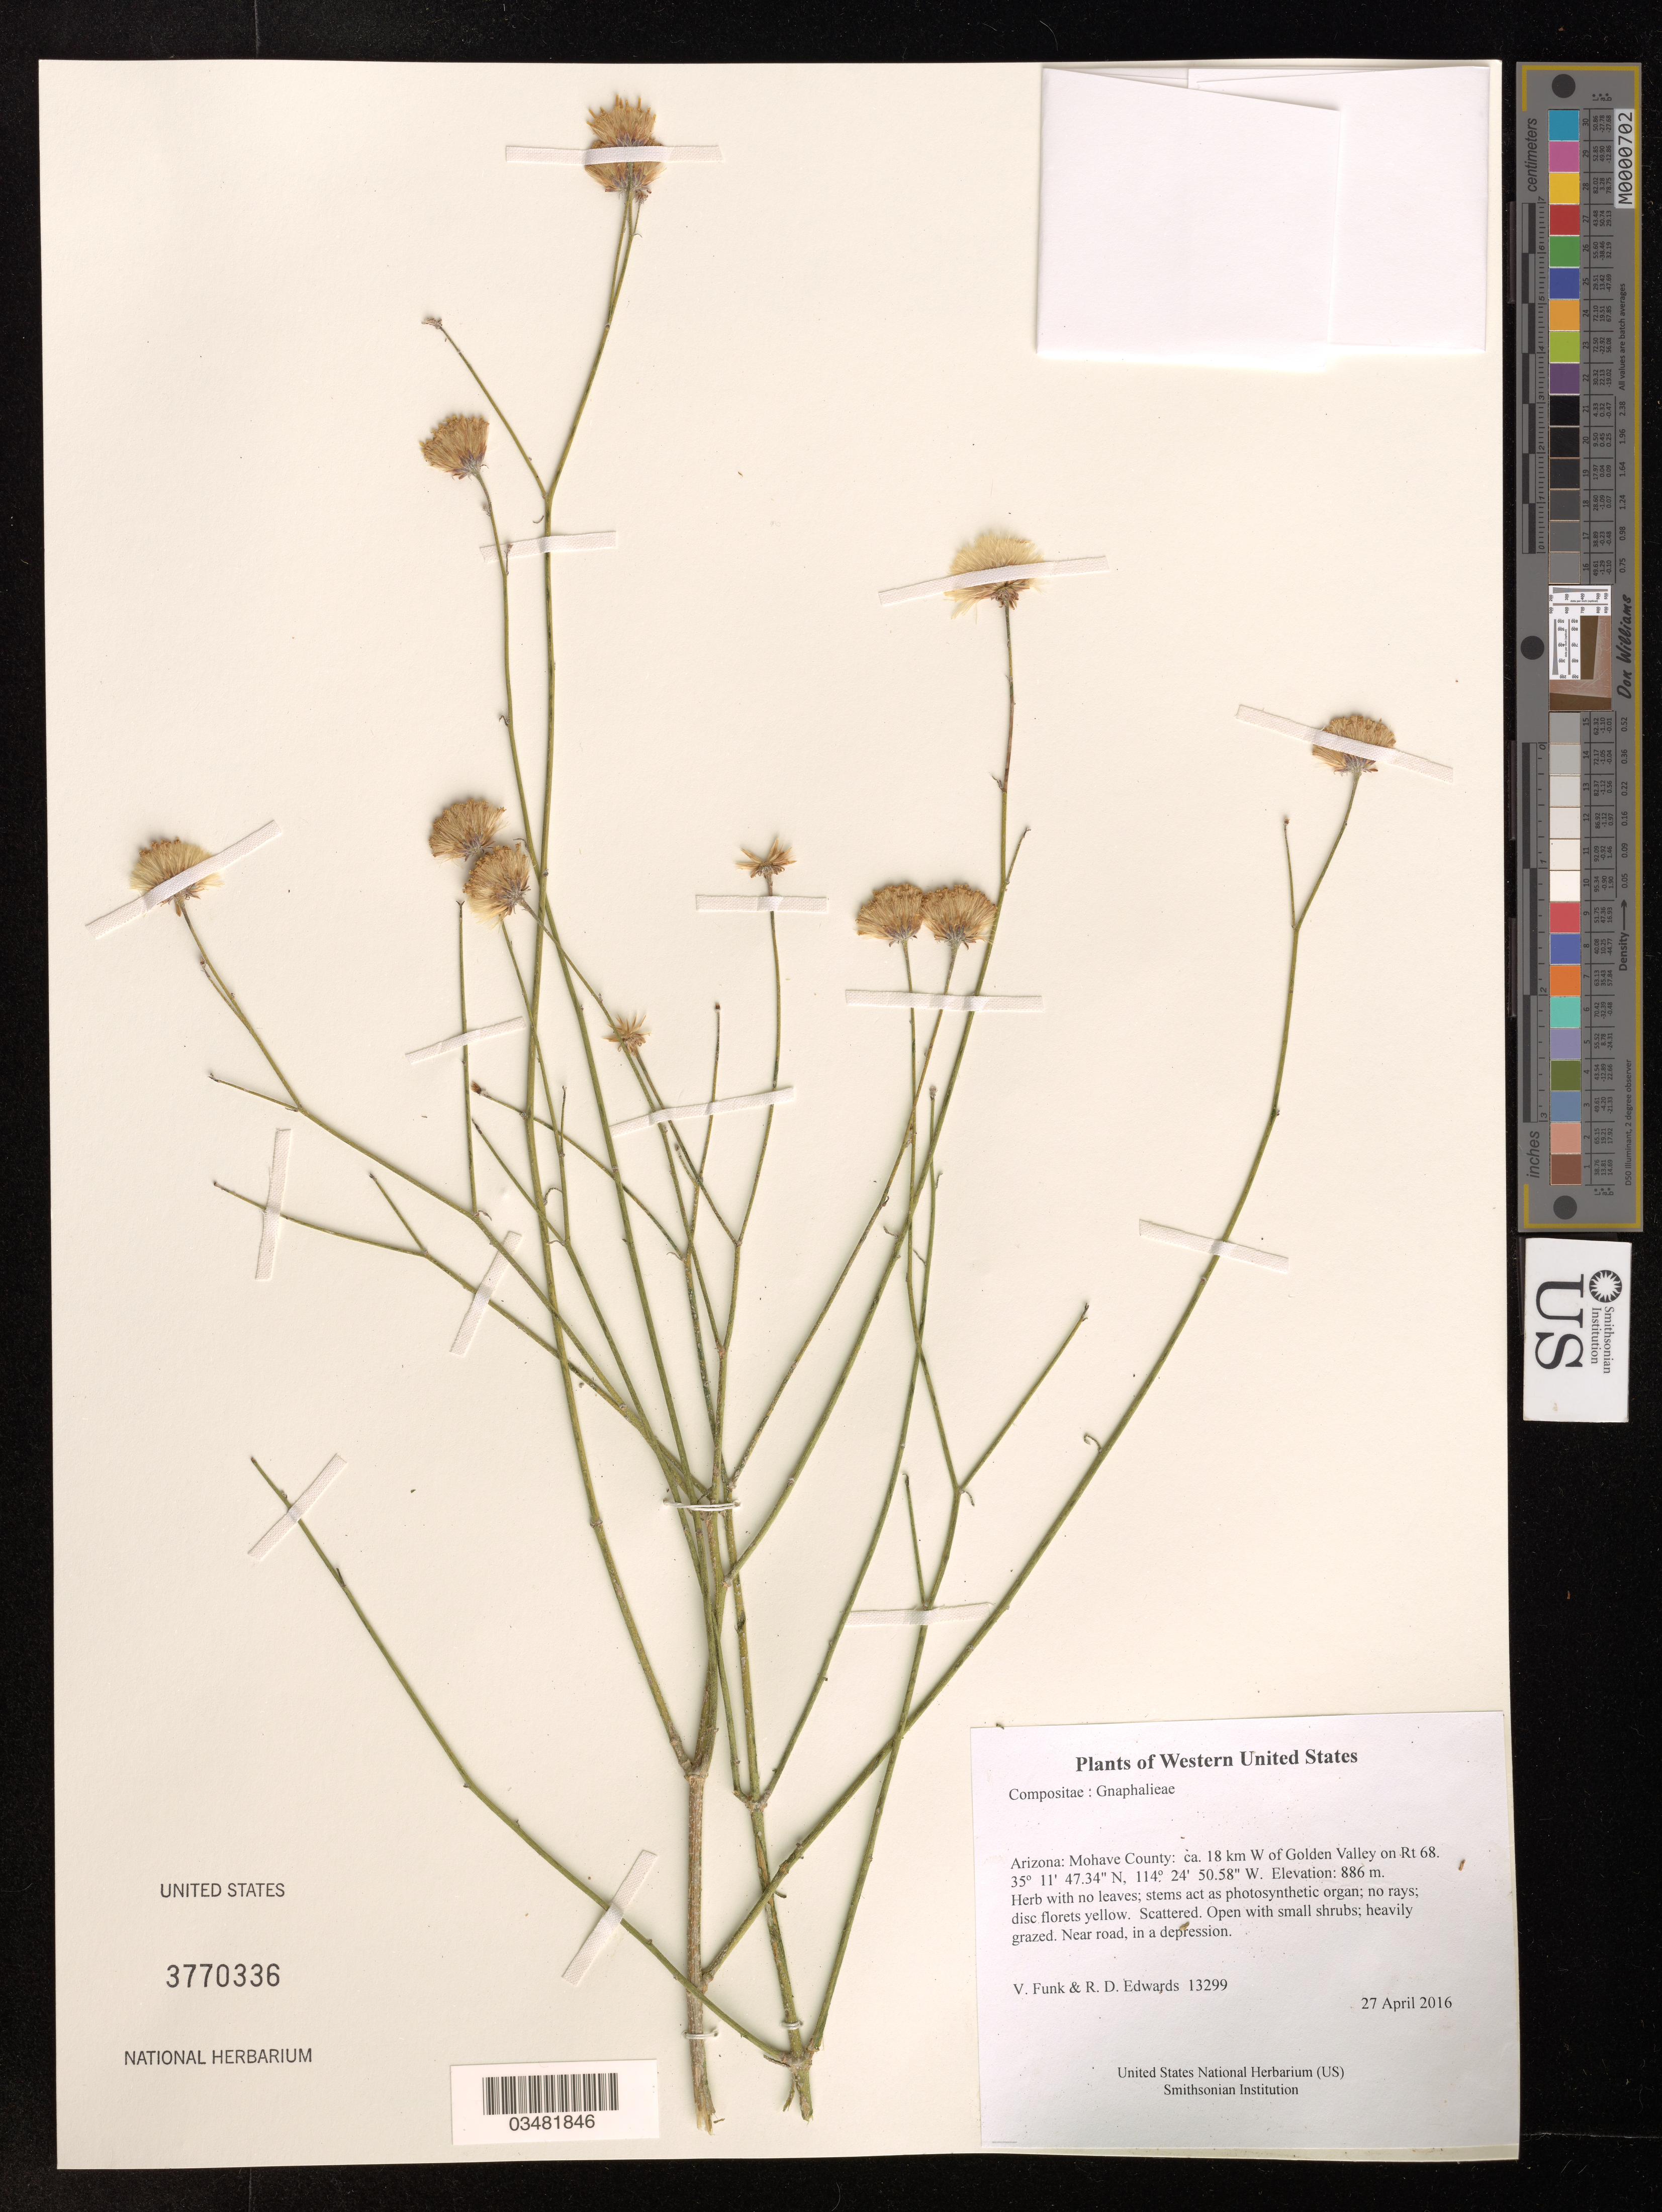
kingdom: Plantae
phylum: Tracheophyta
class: Magnoliopsida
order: Asterales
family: Asteraceae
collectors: R.D. Edwards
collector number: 13299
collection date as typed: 27 April 2016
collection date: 2016-04-27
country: United States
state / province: Arizona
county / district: Mohave County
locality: ca. 18 km W of Golden Valley on Rt 68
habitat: Open with small shrubs; heavily grazed. Near road, in a depression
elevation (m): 886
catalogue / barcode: US 3770336